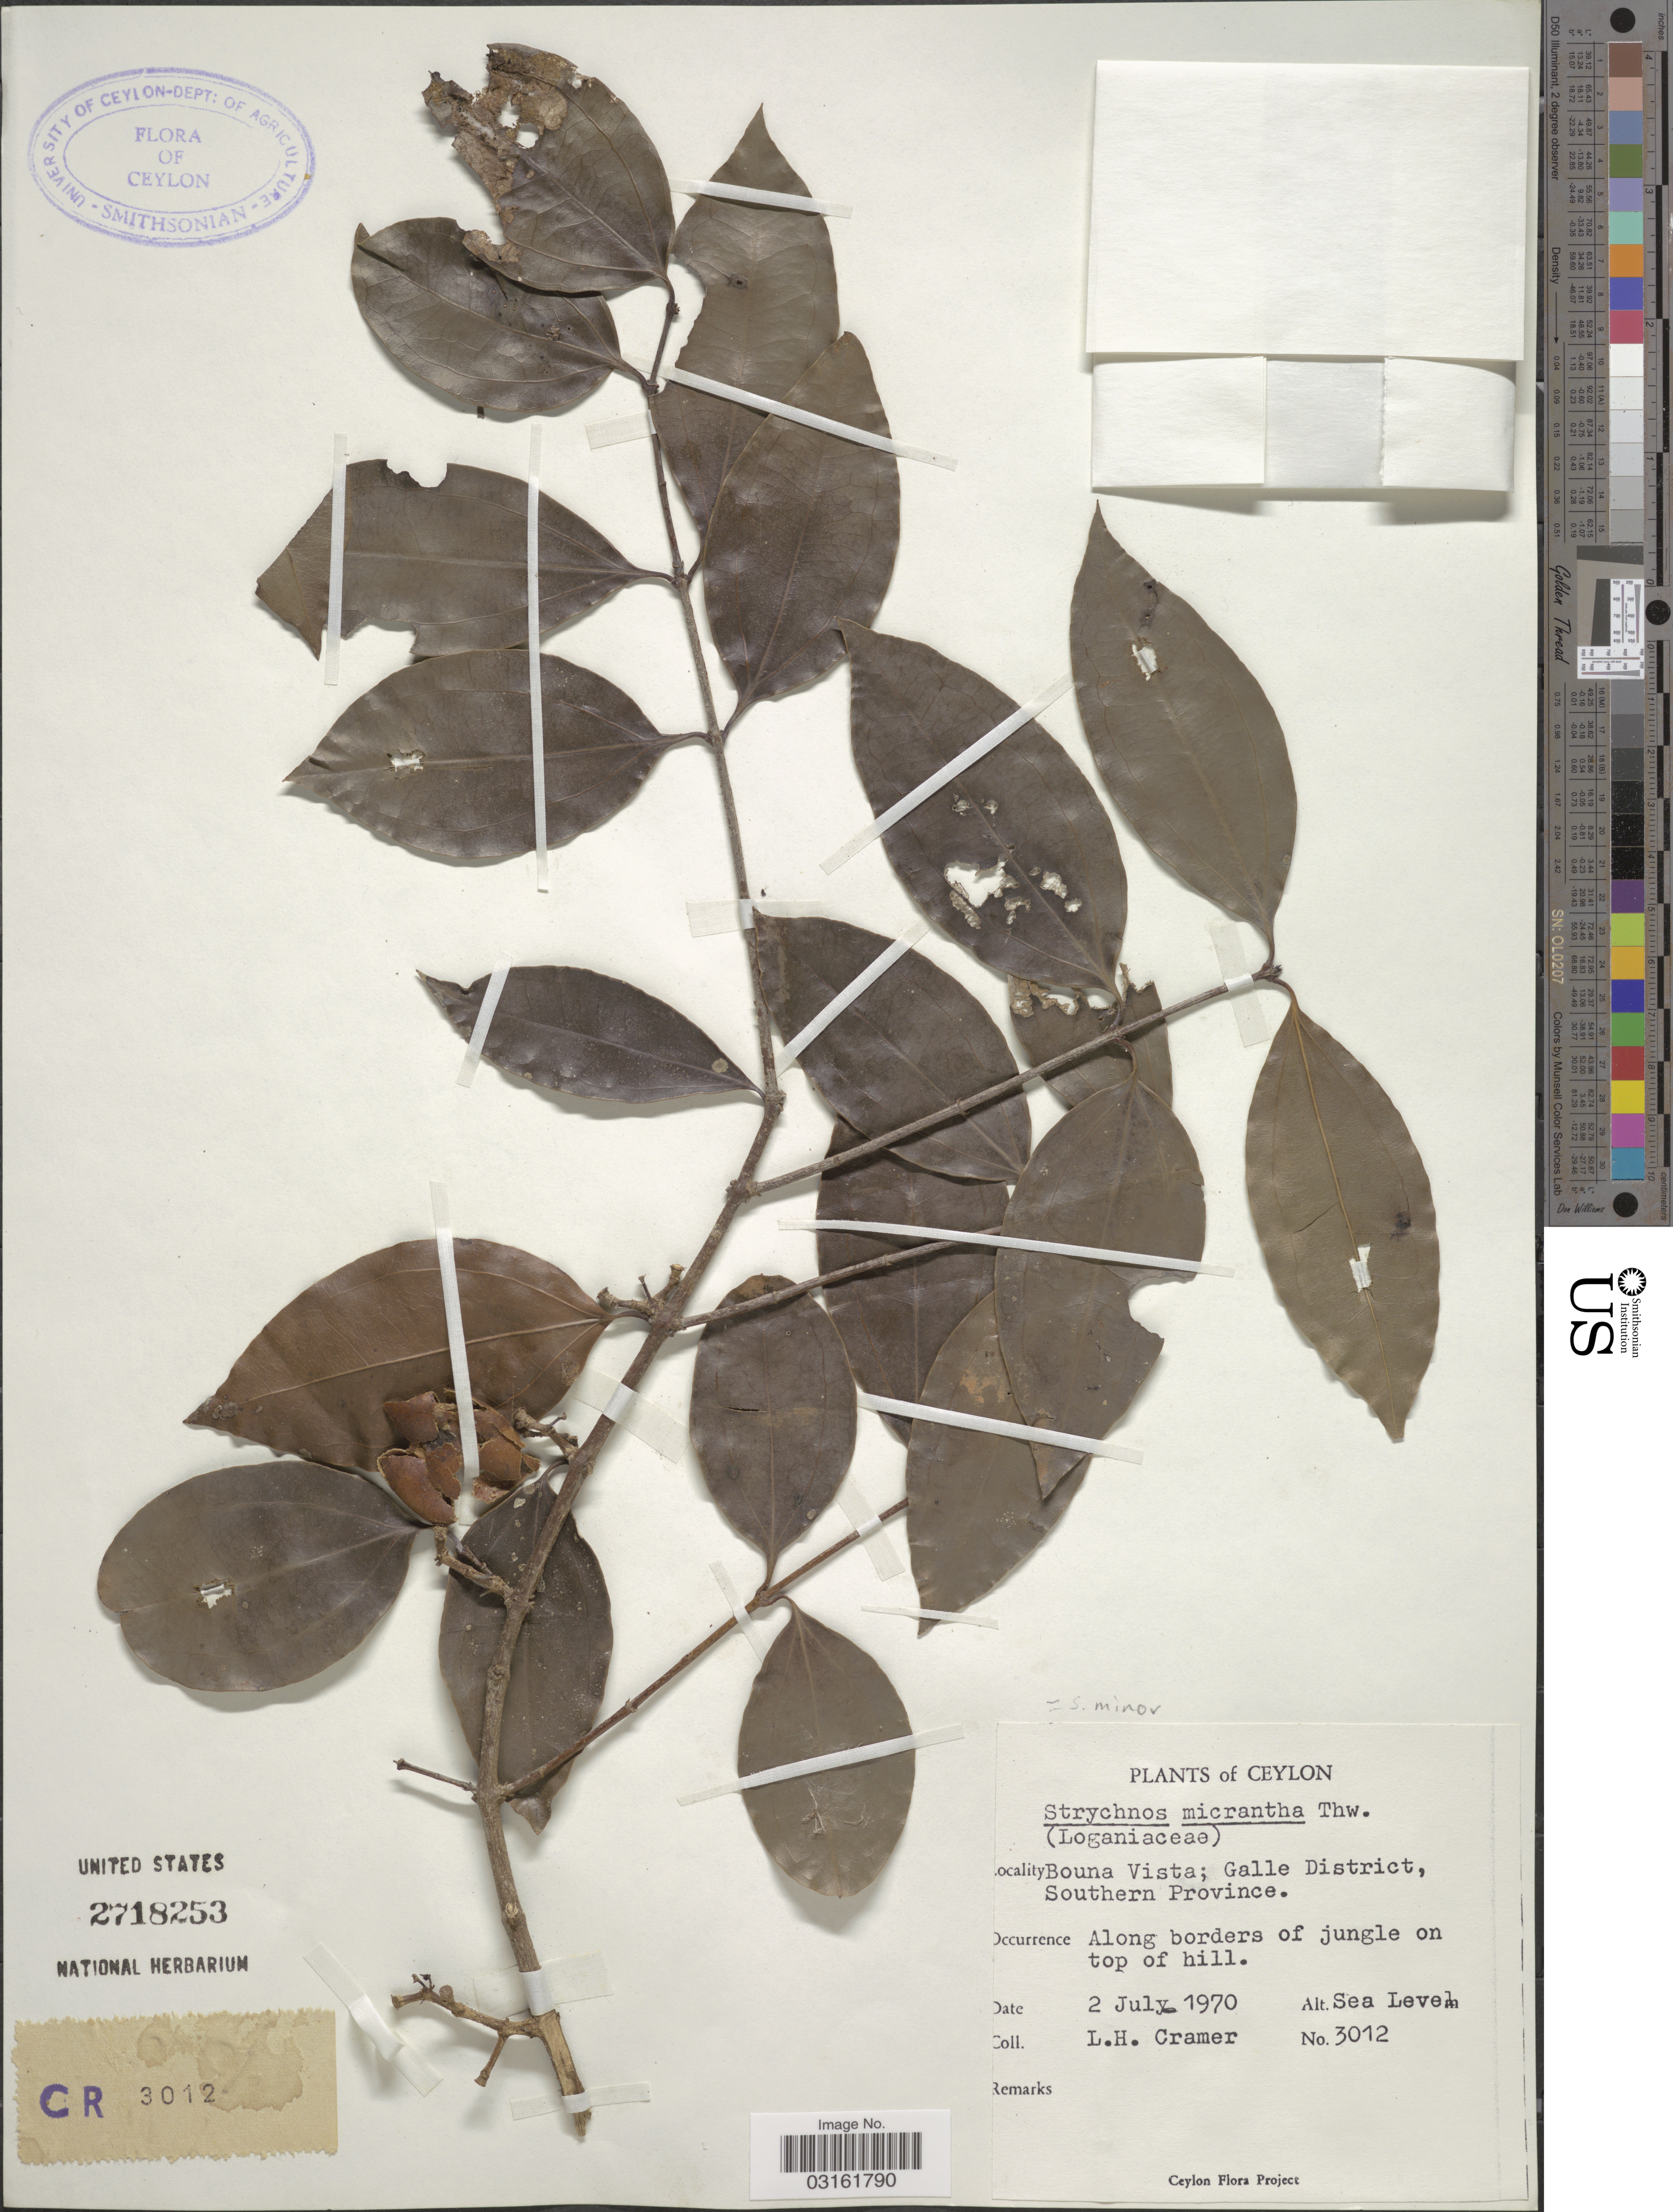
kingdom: Plantae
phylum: Tracheophyta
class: Magnoliopsida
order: Gentianales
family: Loganiaceae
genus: Strychnos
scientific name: Strychnos minor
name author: Dennst.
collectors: L. H. Cramer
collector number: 3012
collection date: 1970-07-02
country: Sri Lanka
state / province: Southern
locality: Ceylon. Bouna Vista; Galle District. Along borders of jungle on top of hill.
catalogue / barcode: US 2718253